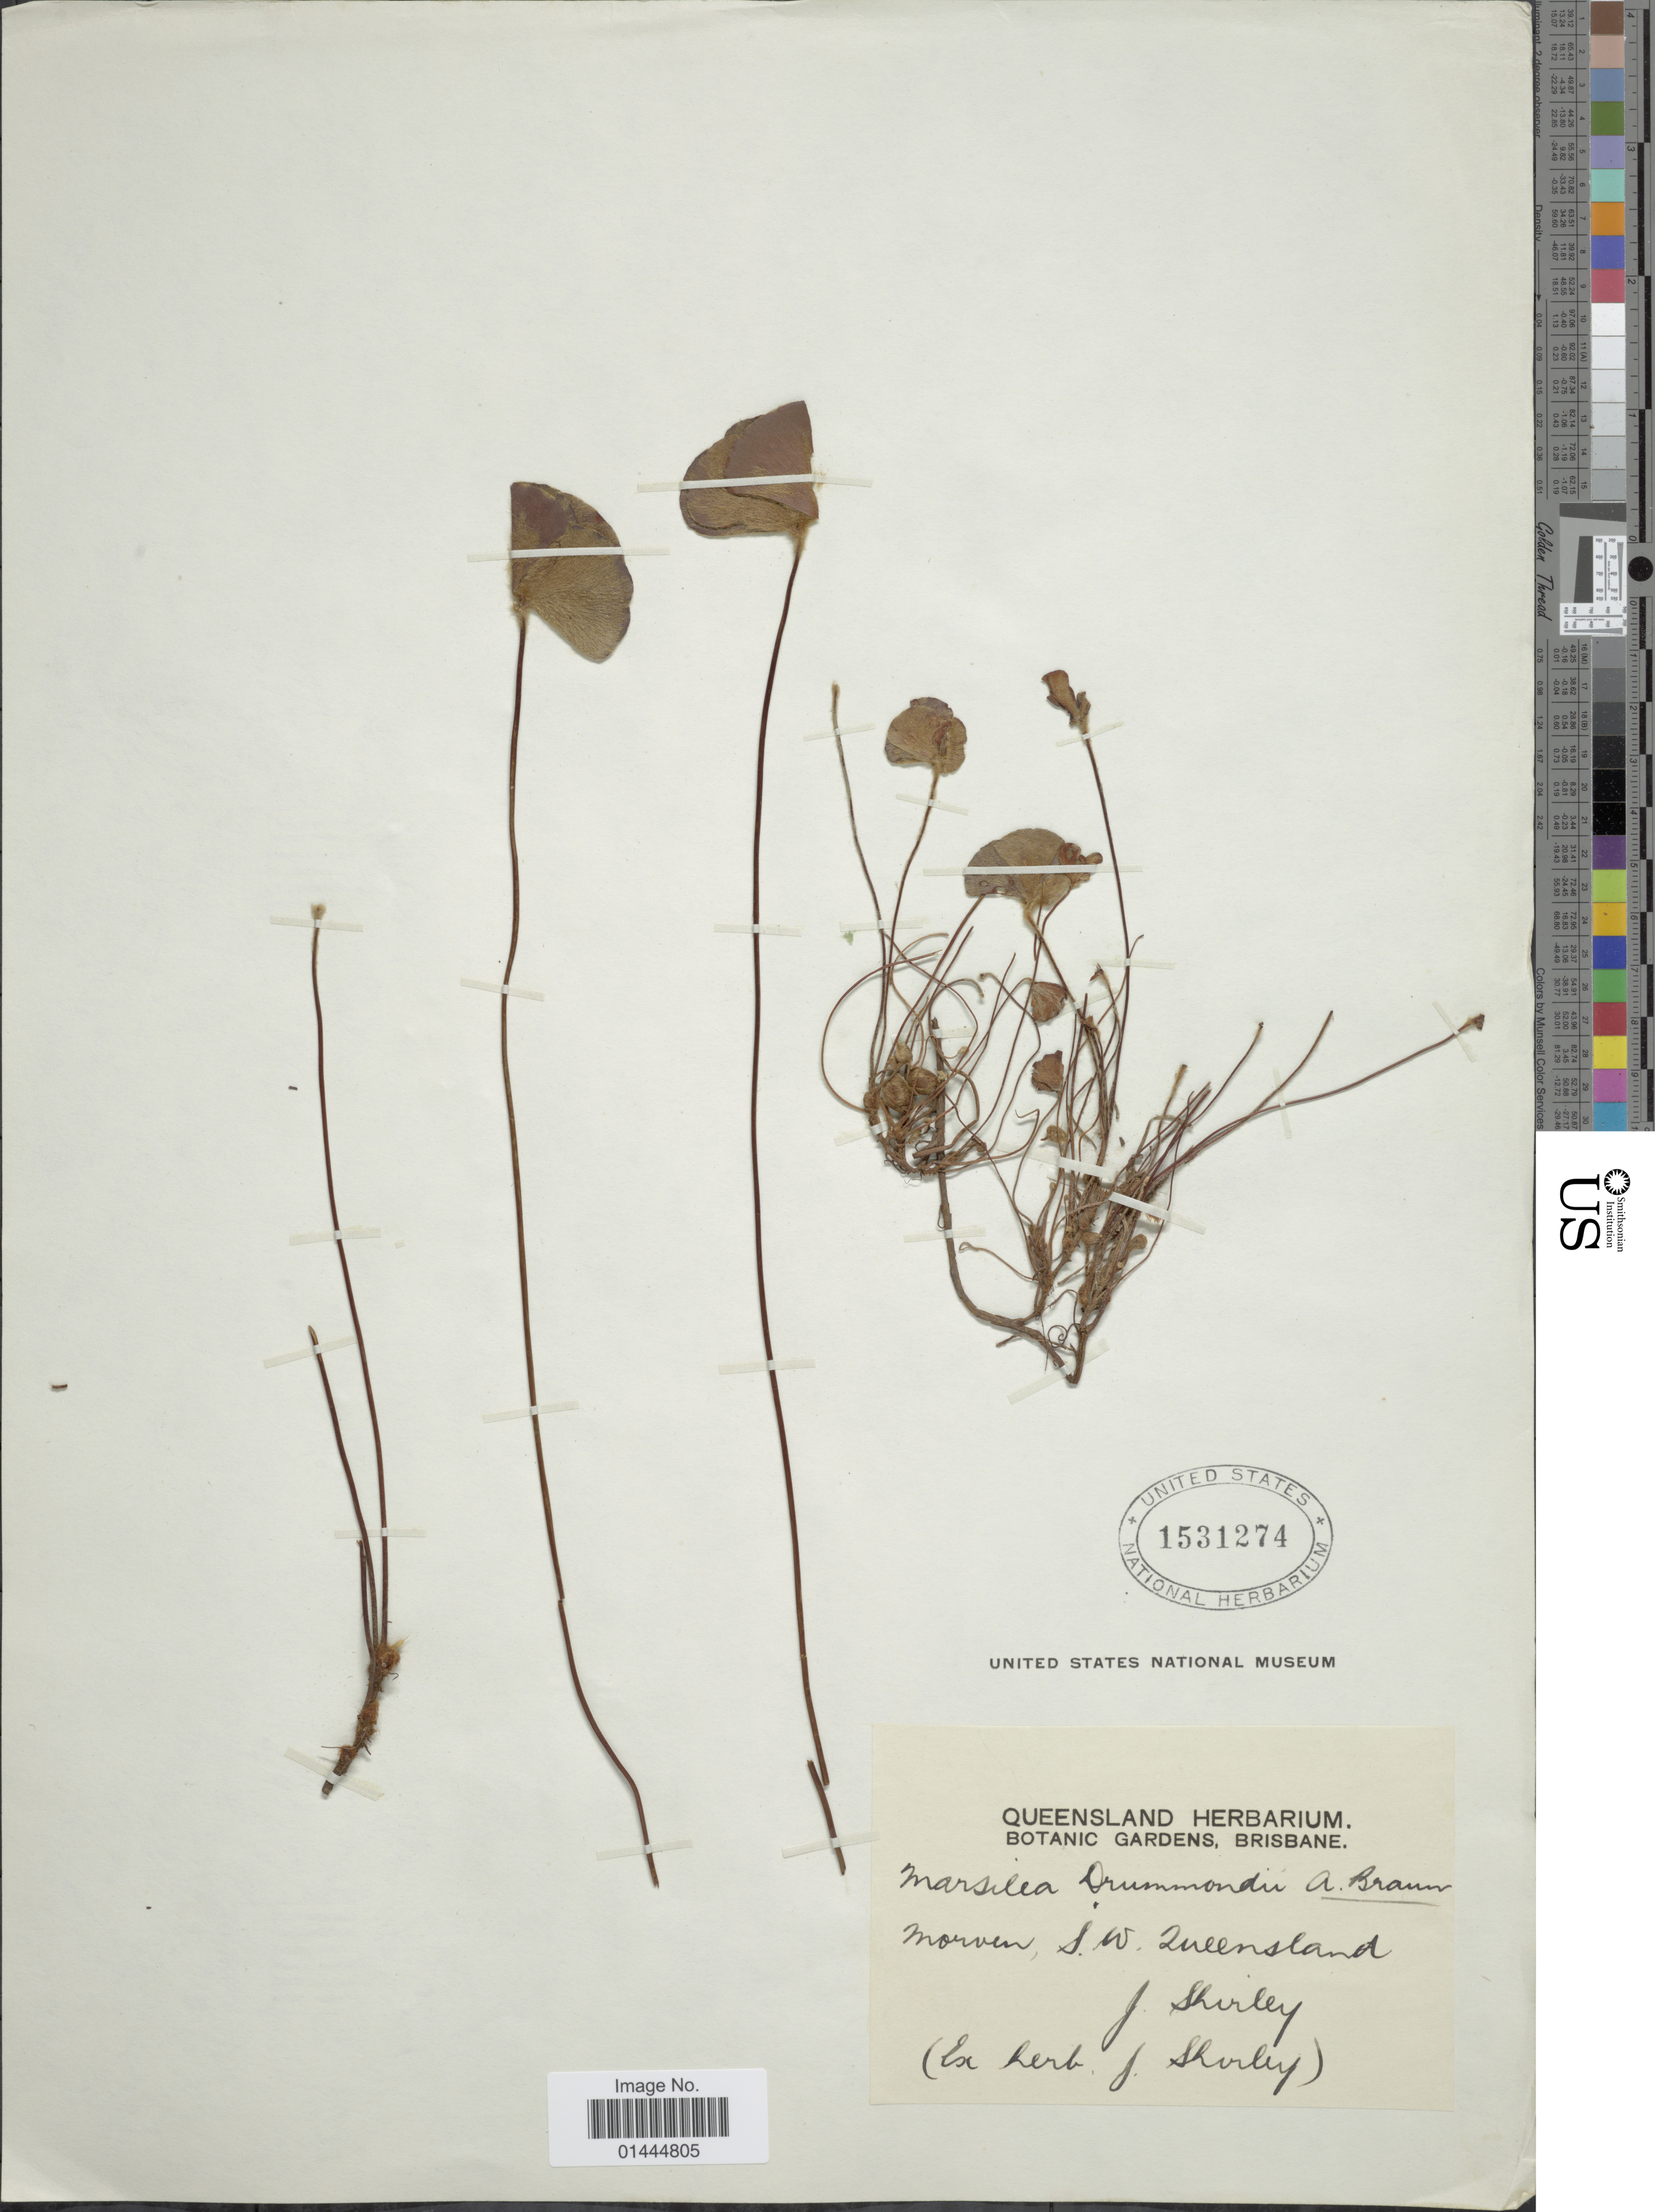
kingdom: Plantae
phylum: Tracheophyta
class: Polypodiopsida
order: Salviniales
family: Marsileaceae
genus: Marsilea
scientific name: Marsilea drummondii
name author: A. Braun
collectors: J. Shirley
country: Australia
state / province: Queensland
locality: Morven, S.W. Queensland.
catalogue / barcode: US 1531274